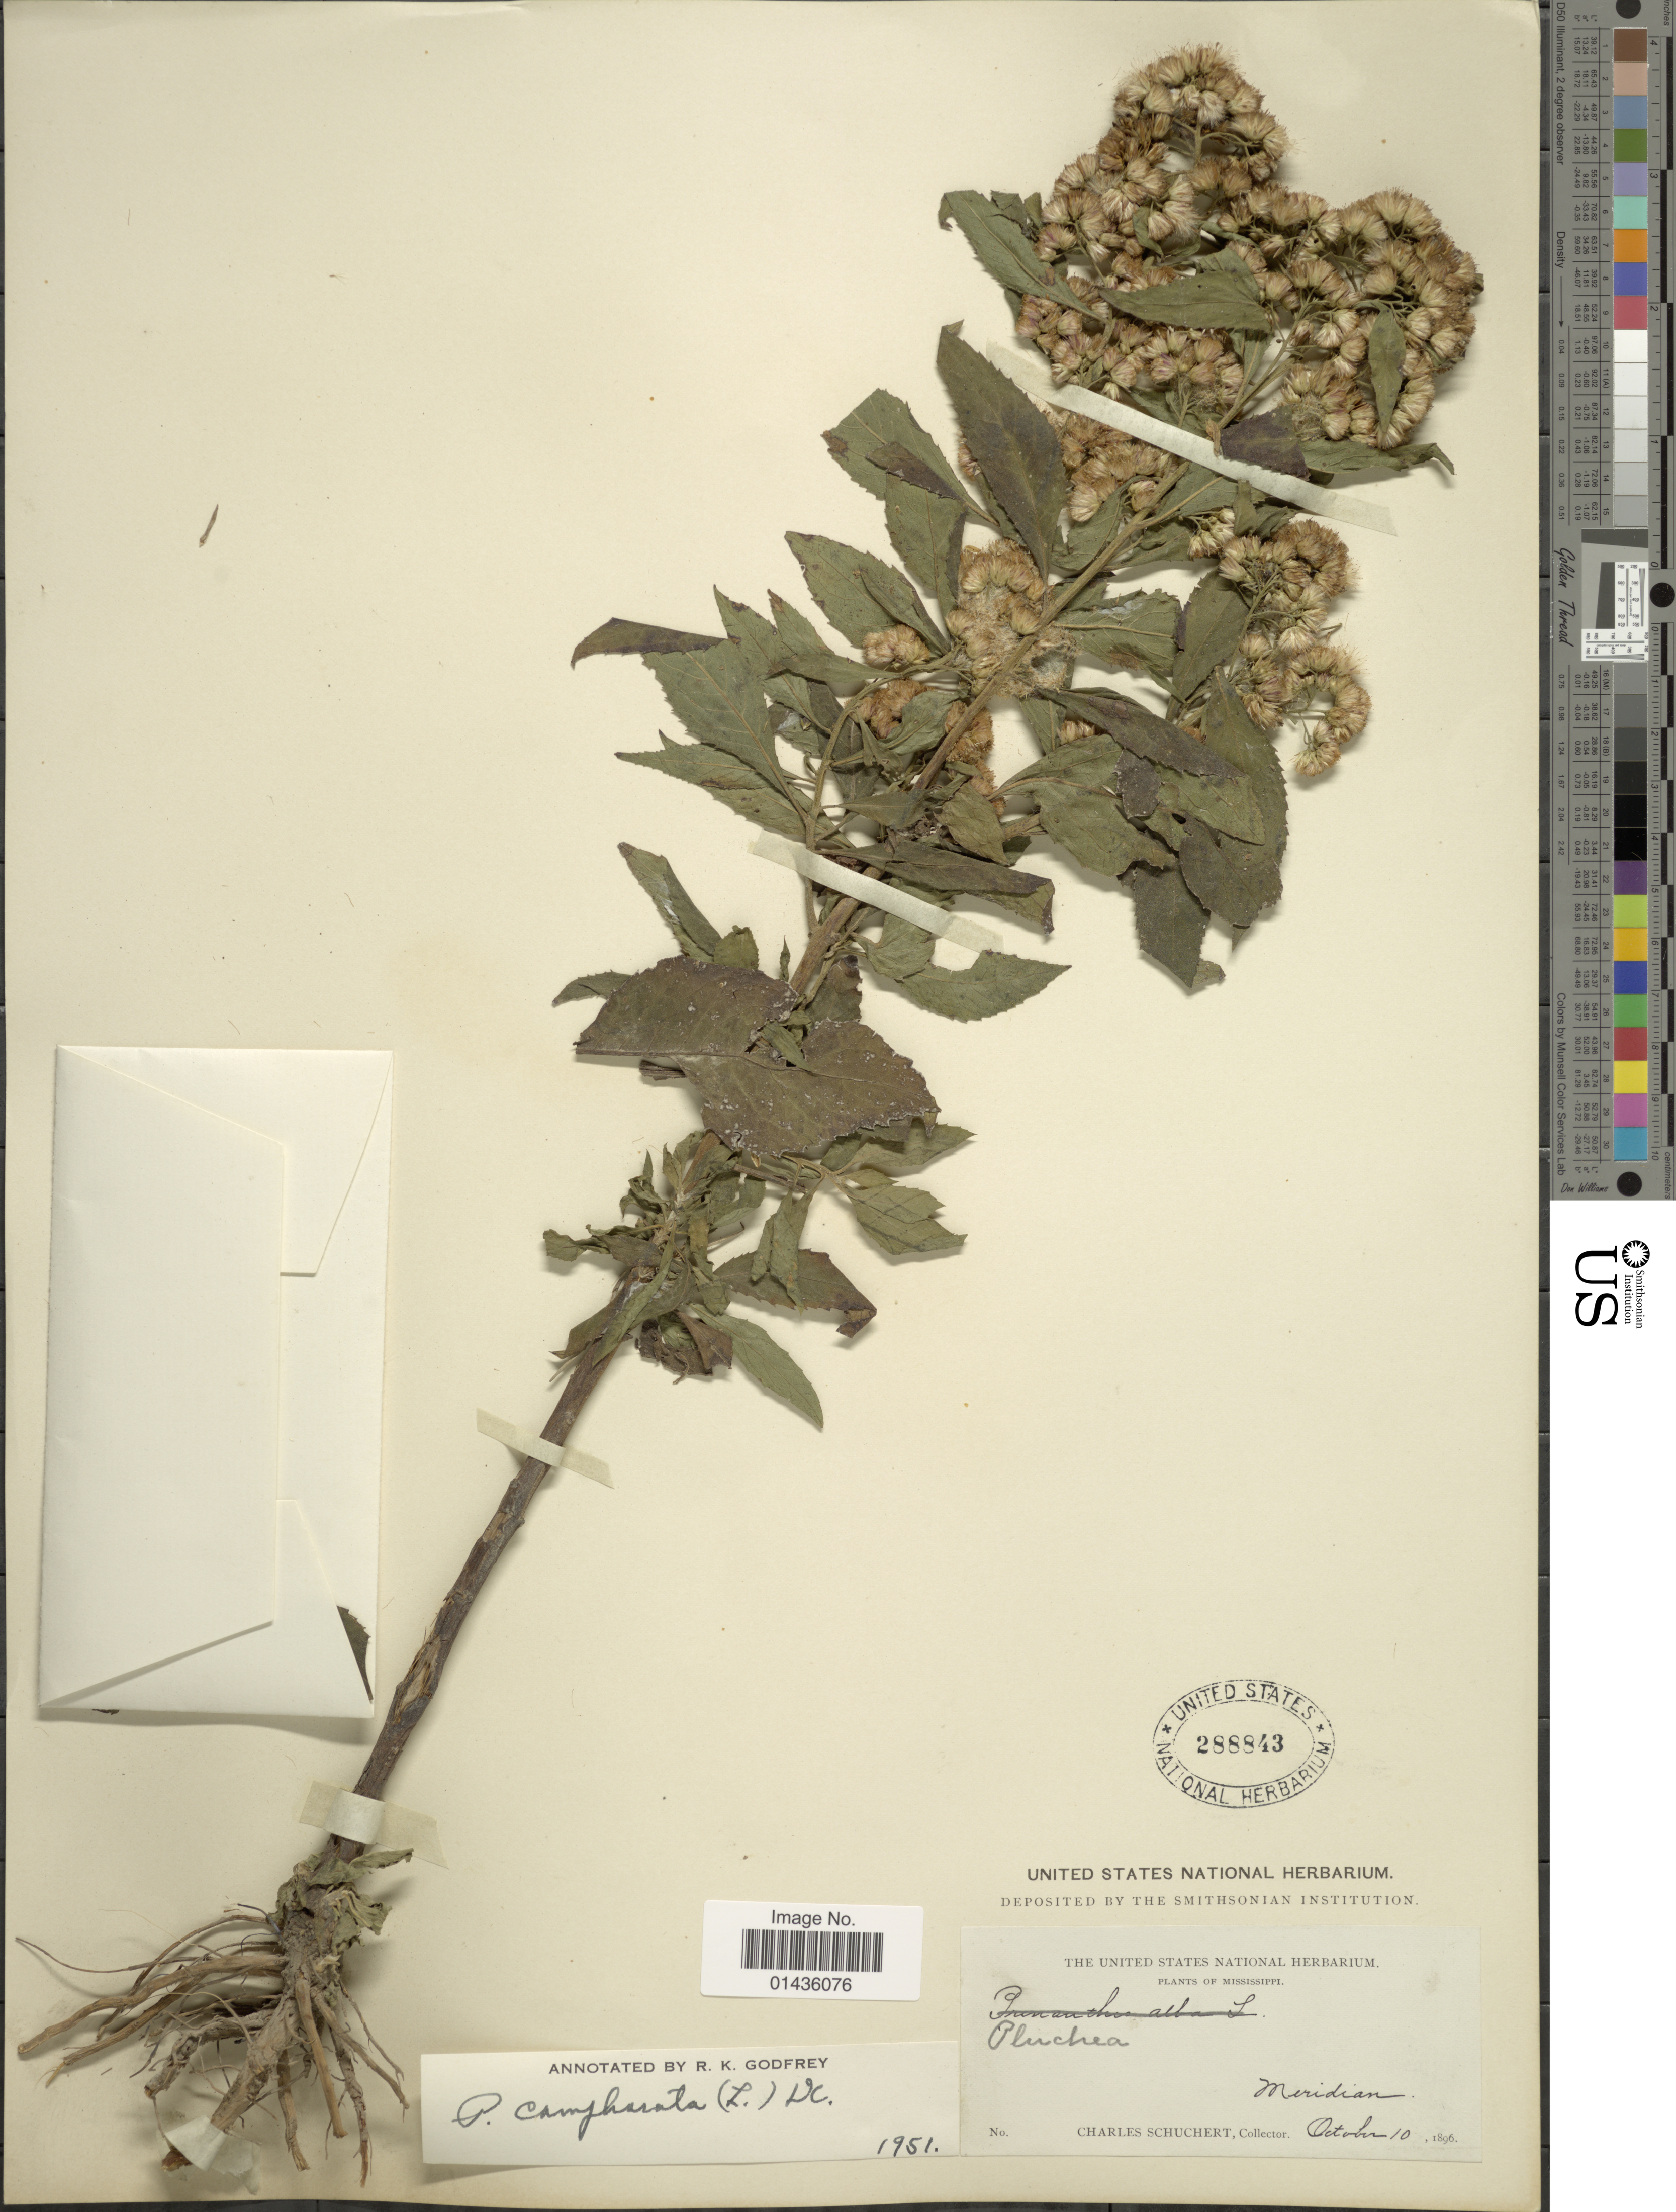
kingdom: Plantae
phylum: Tracheophyta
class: Magnoliopsida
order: Asterales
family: Asteraceae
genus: Pluchea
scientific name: Pluchea camphorata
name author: (L.) DC.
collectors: C. Schuchert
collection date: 1896-10-10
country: United States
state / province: Mississippi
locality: Meridian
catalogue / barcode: US 288843